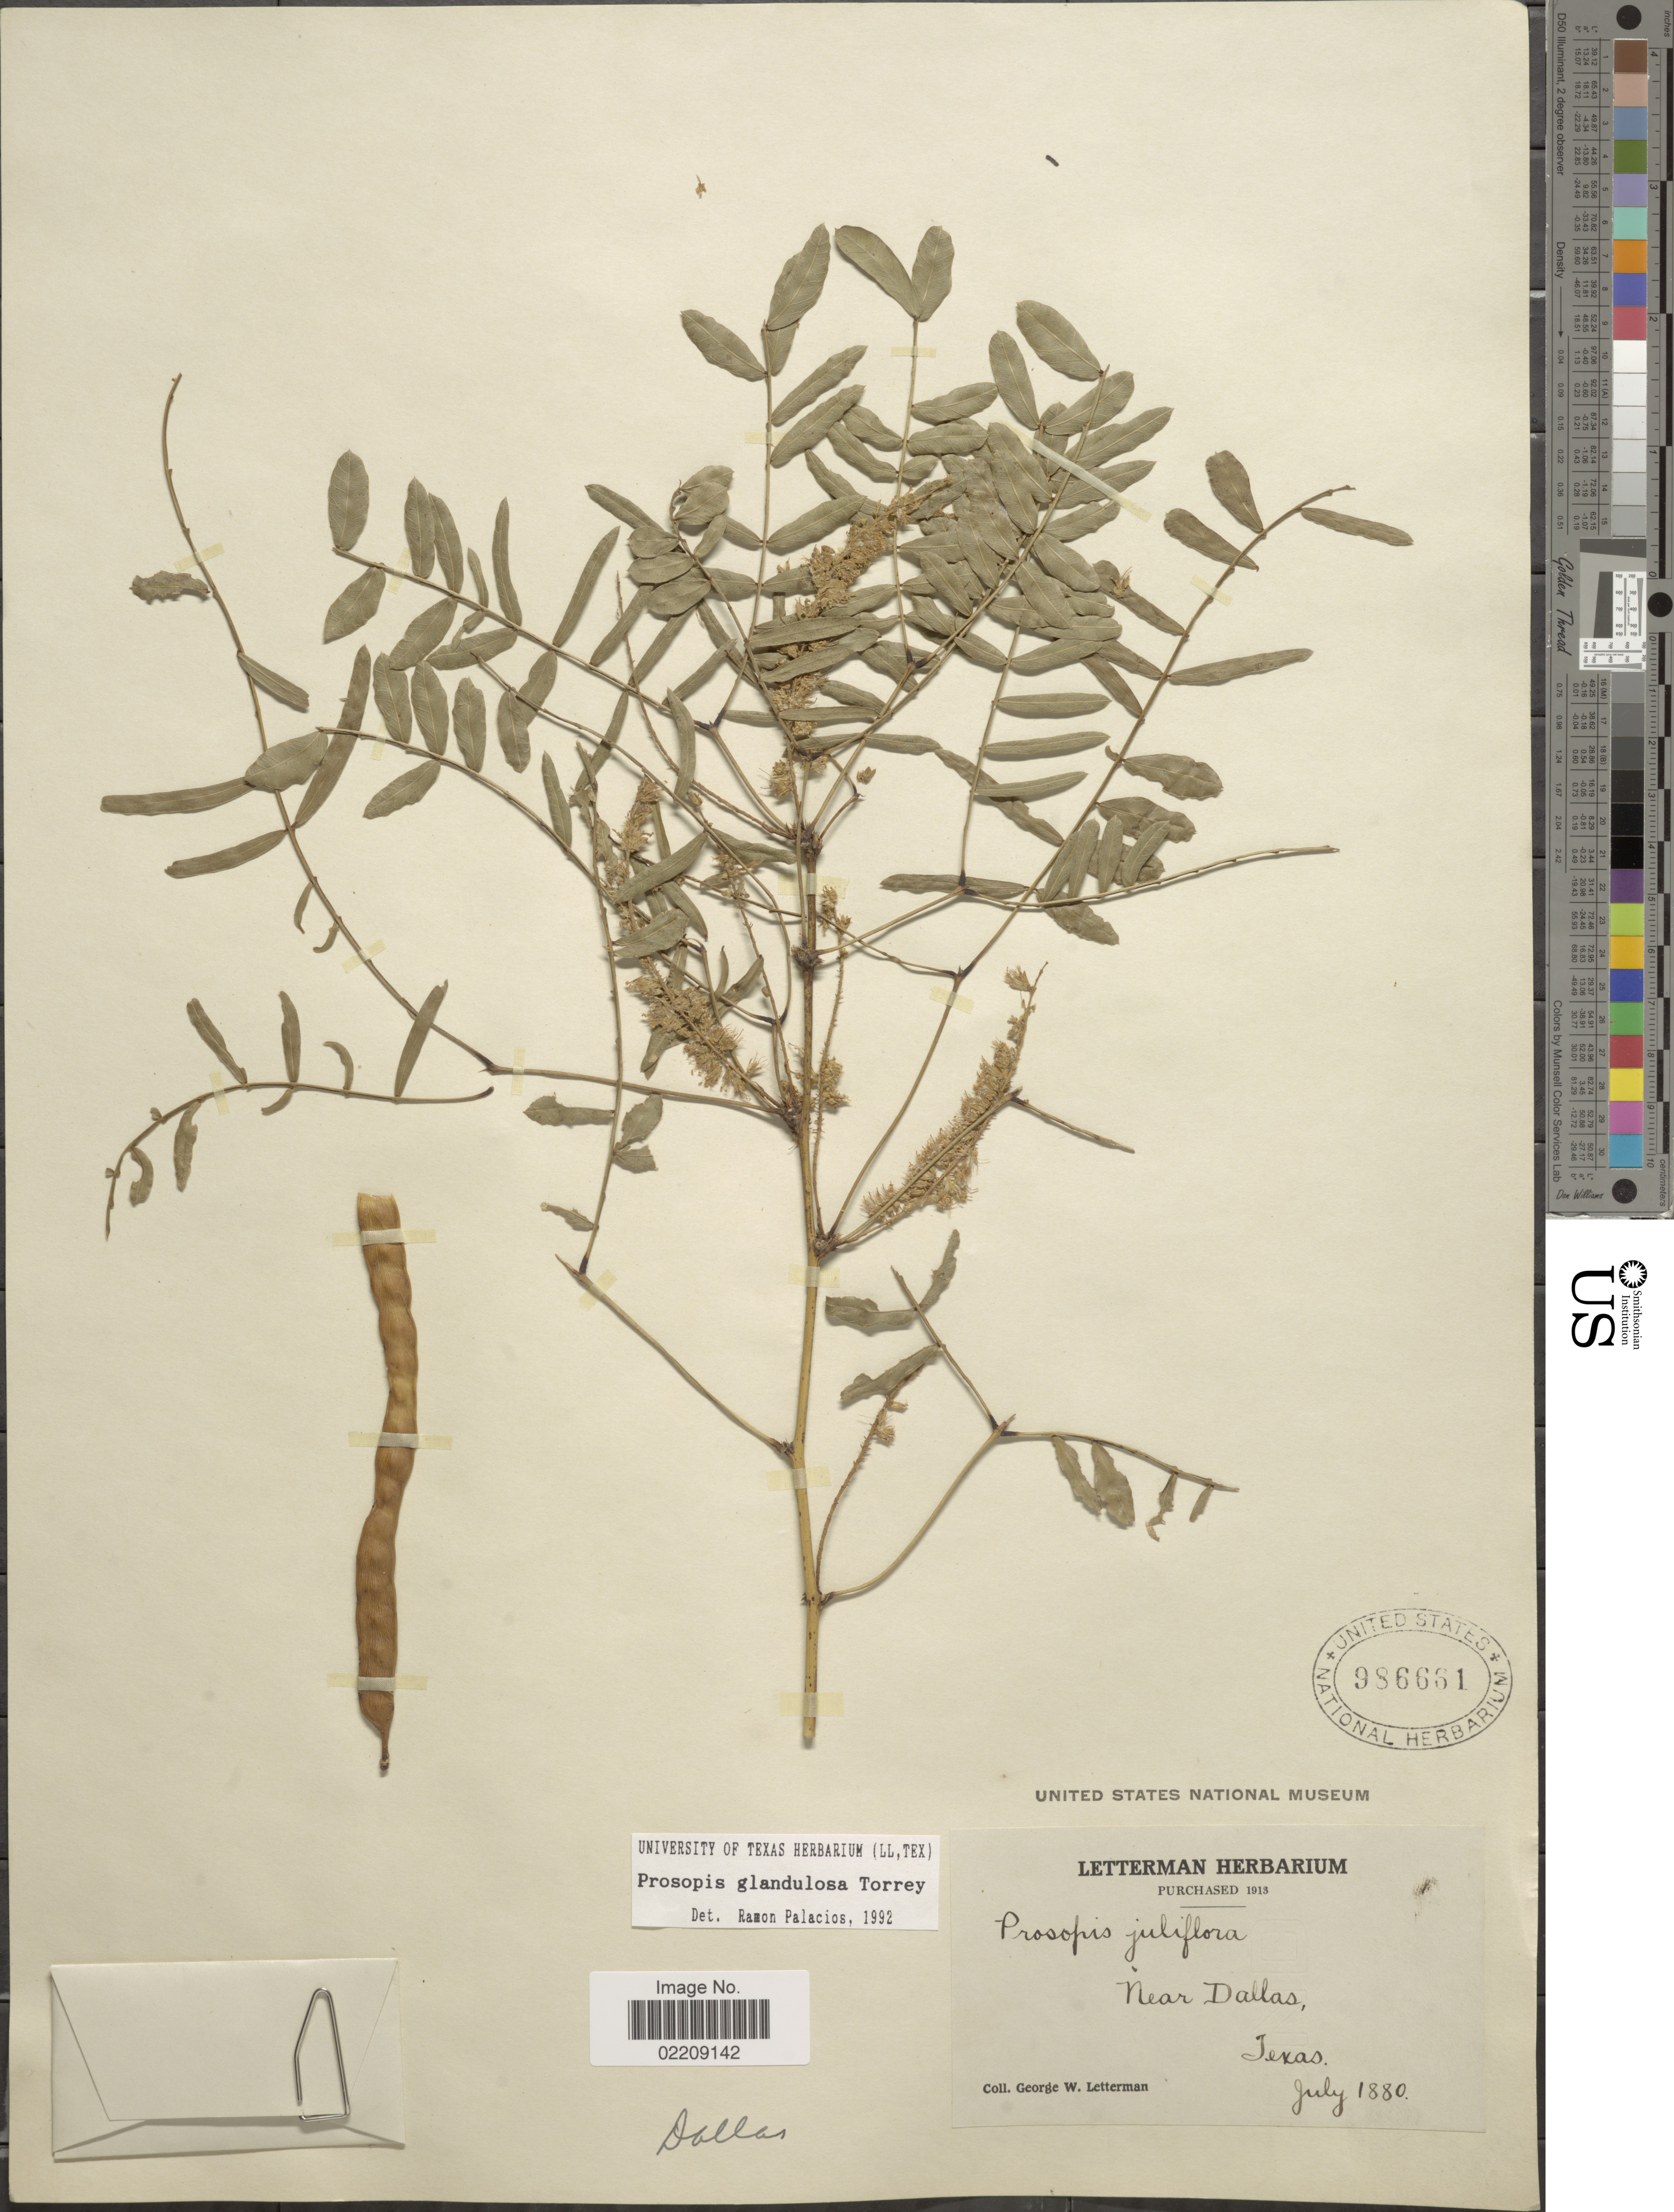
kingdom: Plantae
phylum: Tracheophyta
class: Magnoliopsida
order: Fabales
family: Fabaceae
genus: Neltuma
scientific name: Neltuma glandulosa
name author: (Torr.) Britton & Rose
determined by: Strong, Mark T., (BOT), Smithsonian Institution - National Museum of Natural History (UNITED STATES)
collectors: G. W. Letterman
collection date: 1880-07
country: United States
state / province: Texas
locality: Near Dallas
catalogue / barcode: US 986661